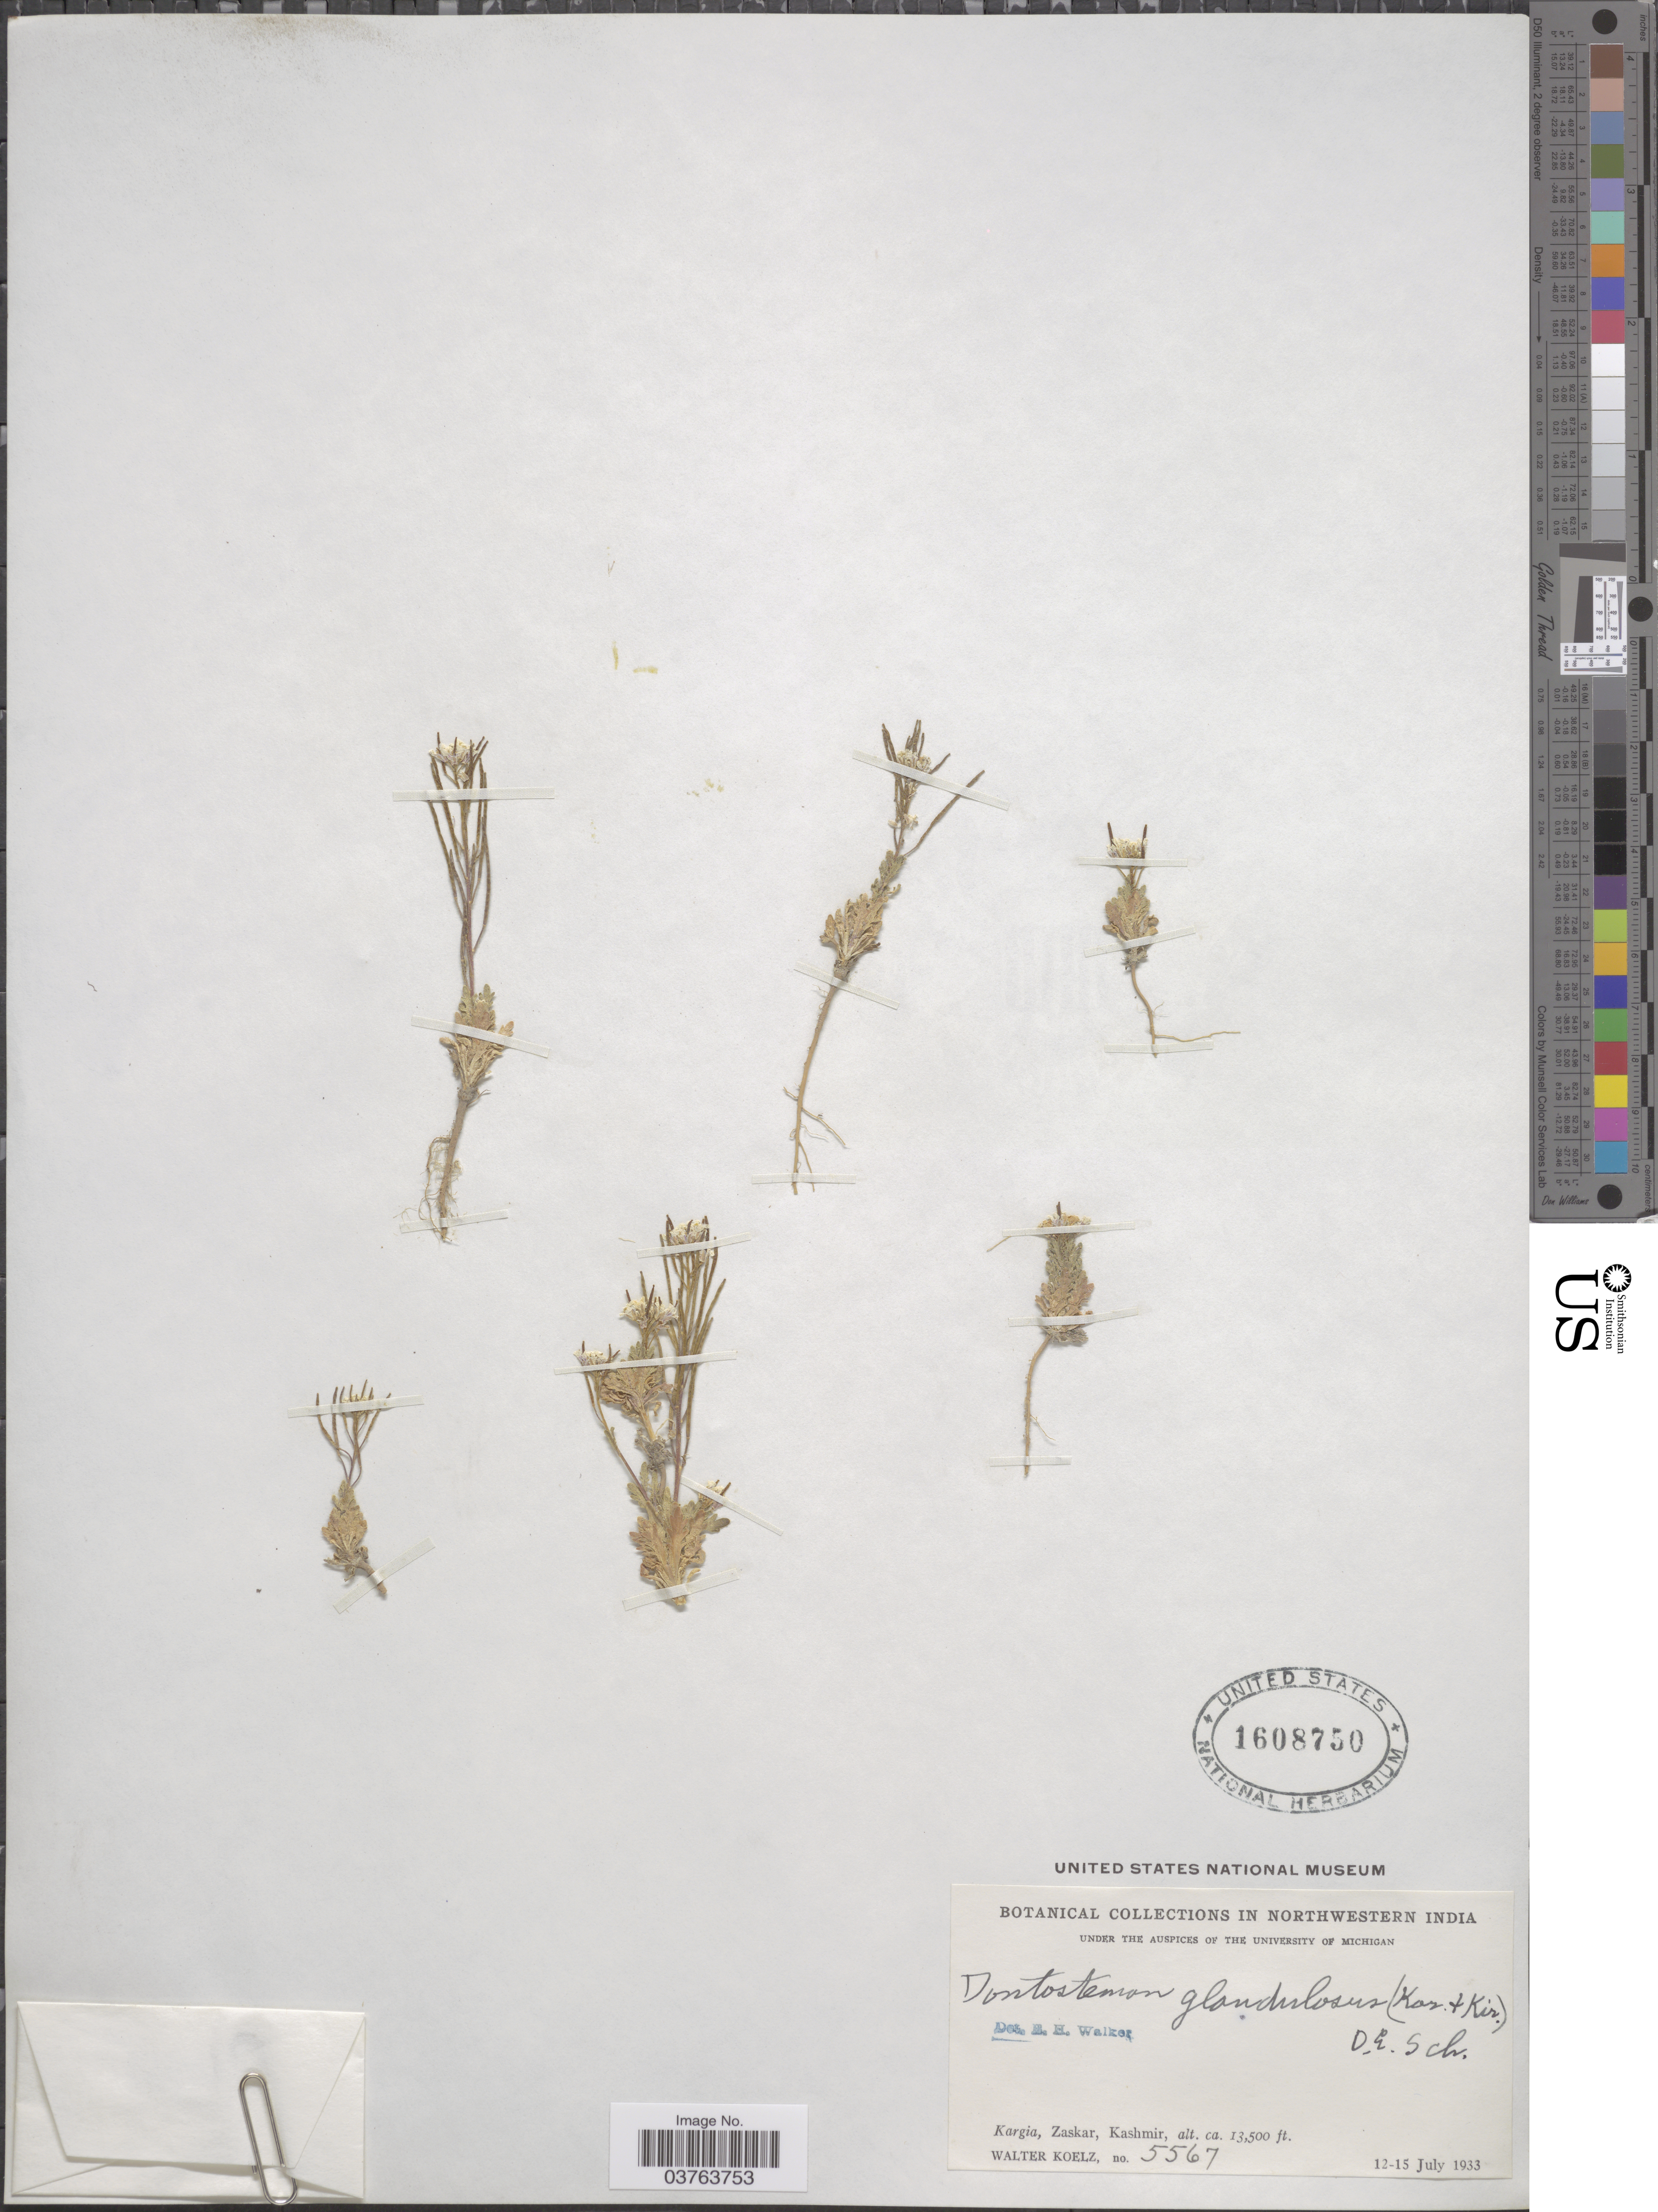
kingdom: Plantae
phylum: Tracheophyta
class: Magnoliopsida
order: Brassicales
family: Brassicaceae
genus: Dontostemon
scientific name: Dontostemon glandulosus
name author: (Kar. & Kir.) O.E. Schulz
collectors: W. N. Koelz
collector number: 5567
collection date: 1933-07-12/1933-07-15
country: India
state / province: Jammu and Kashmir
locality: The northwestern India. Kargia, Zaskar, Kashmir.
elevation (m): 4115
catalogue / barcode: US 1608750